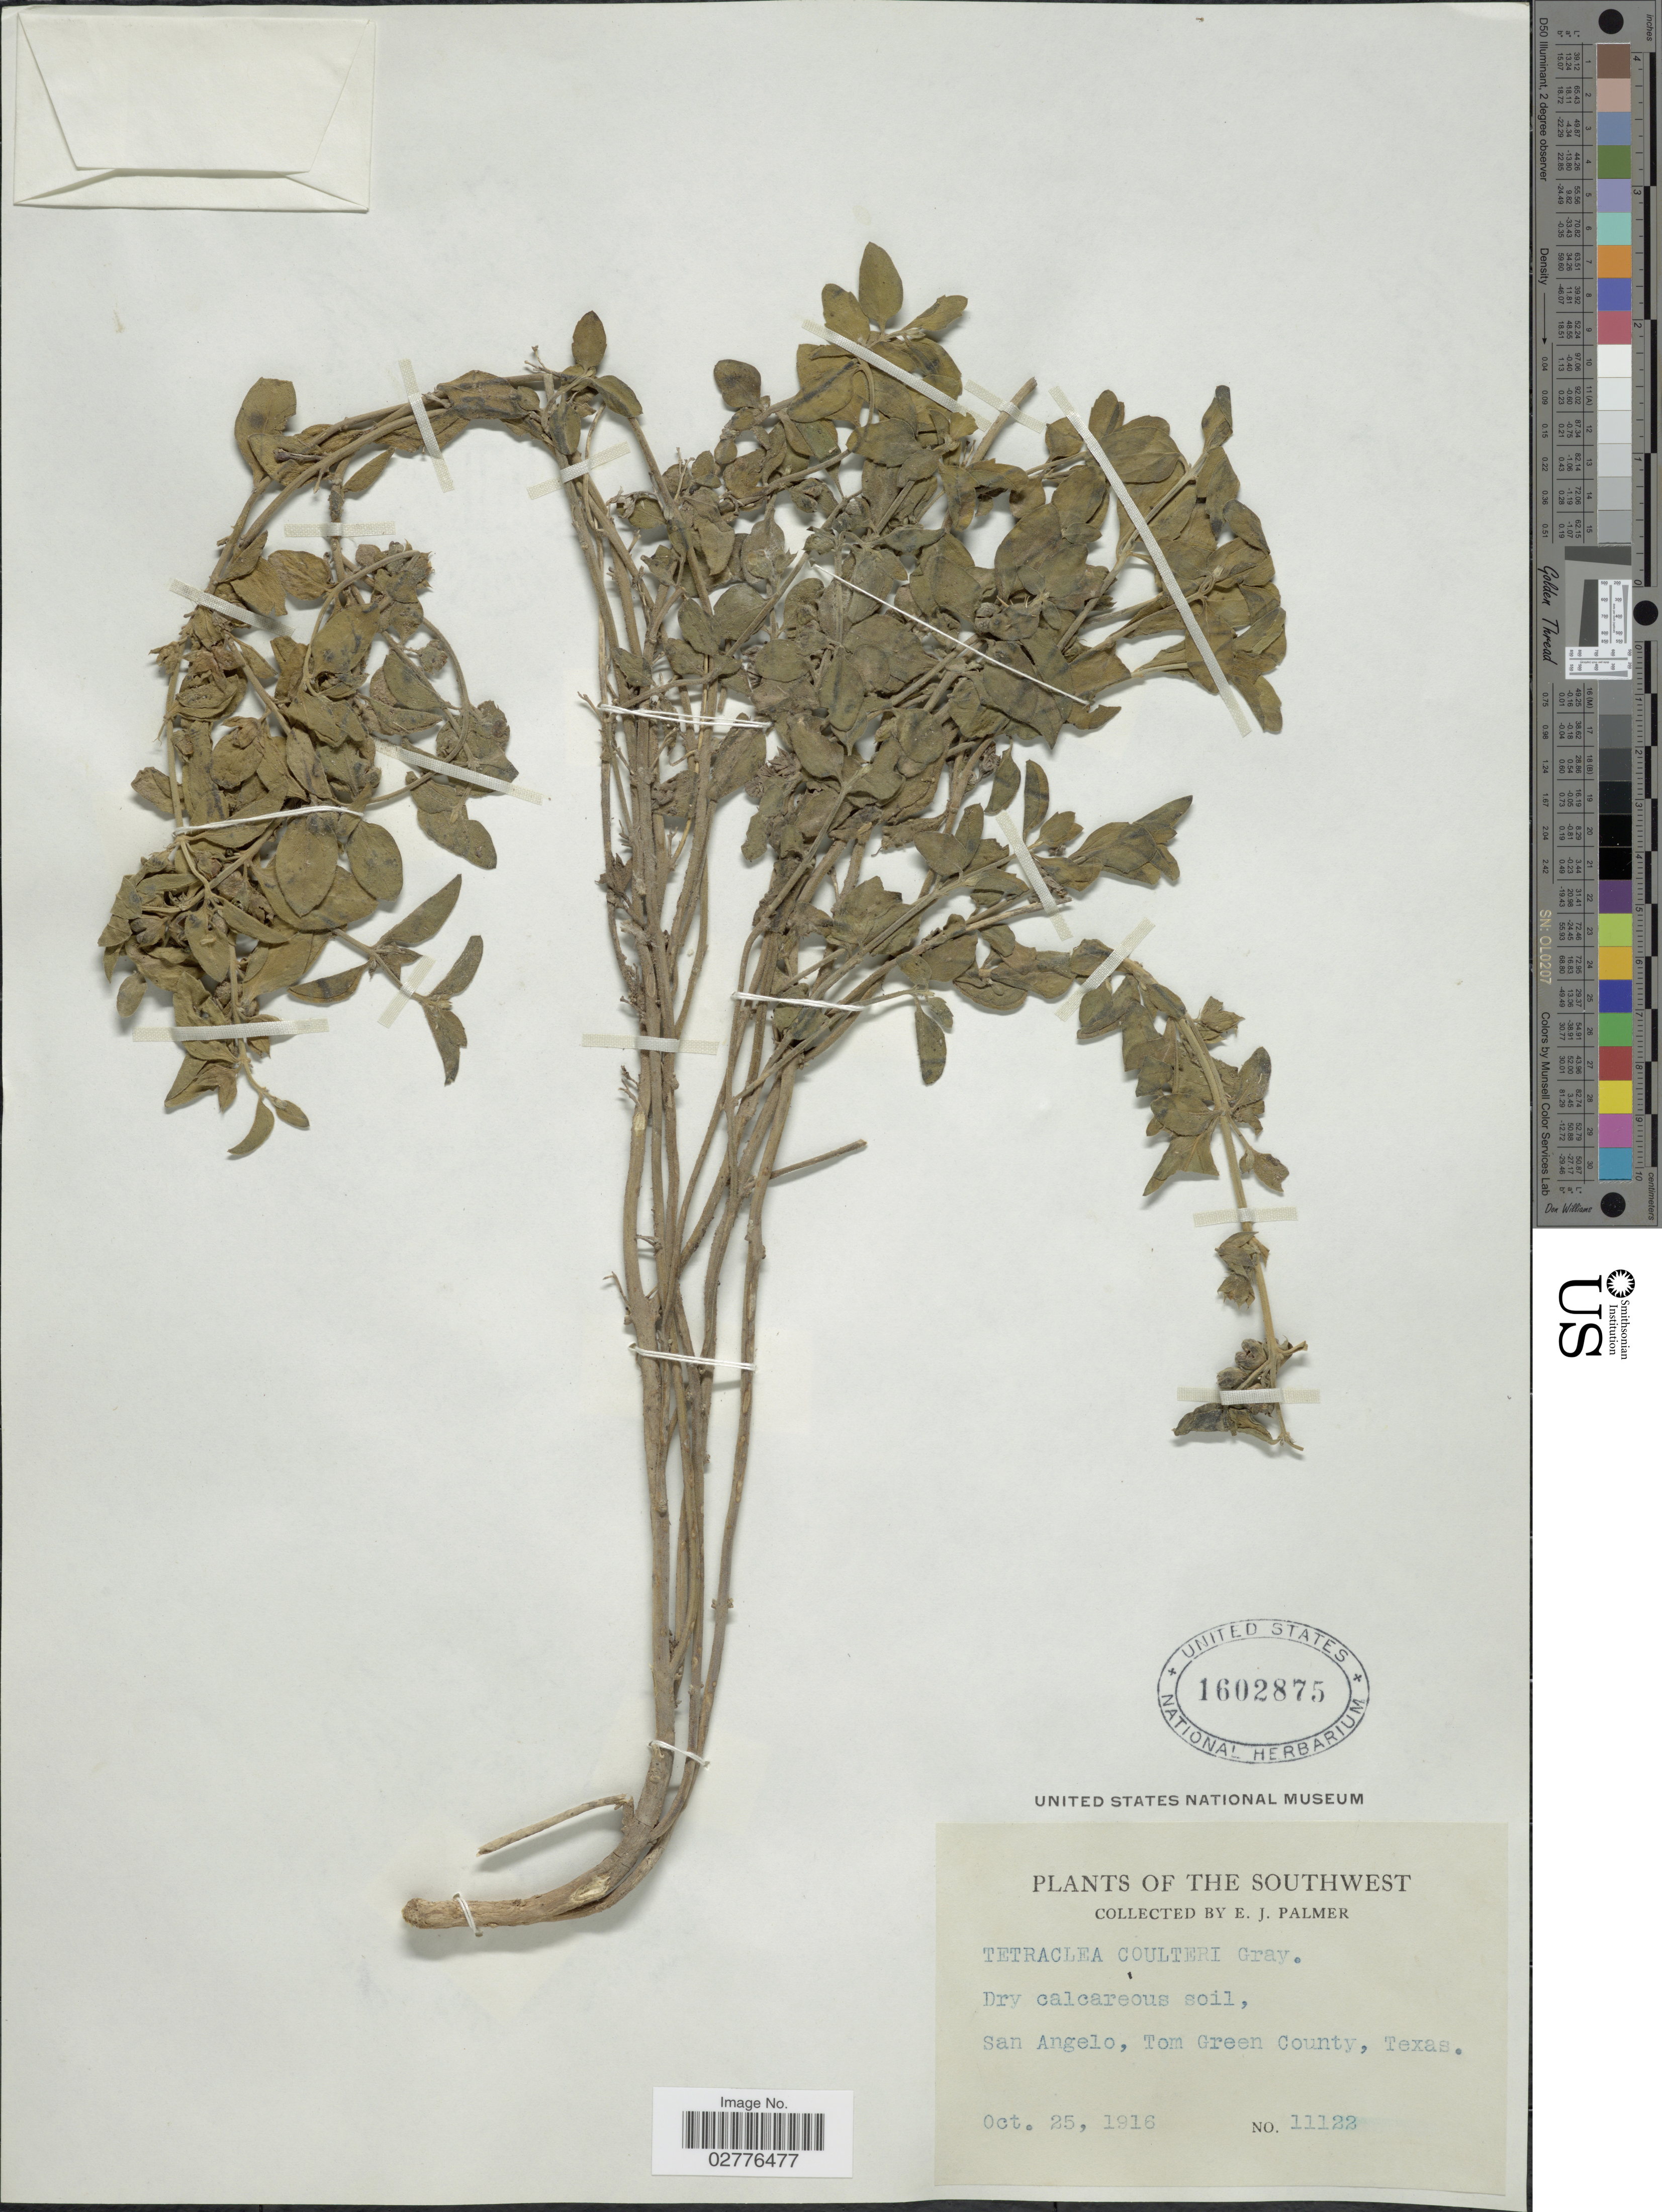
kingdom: Plantae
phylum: Tracheophyta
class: Magnoliopsida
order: Lamiales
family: Lamiaceae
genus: Tetraclea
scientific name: Tetraclea coulteri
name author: A. Gray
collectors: E. J. Palmer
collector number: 11122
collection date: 1916-10-25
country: United States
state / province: Texas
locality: Southwest. San Angelo, Tom Green County.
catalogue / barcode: US 1602875